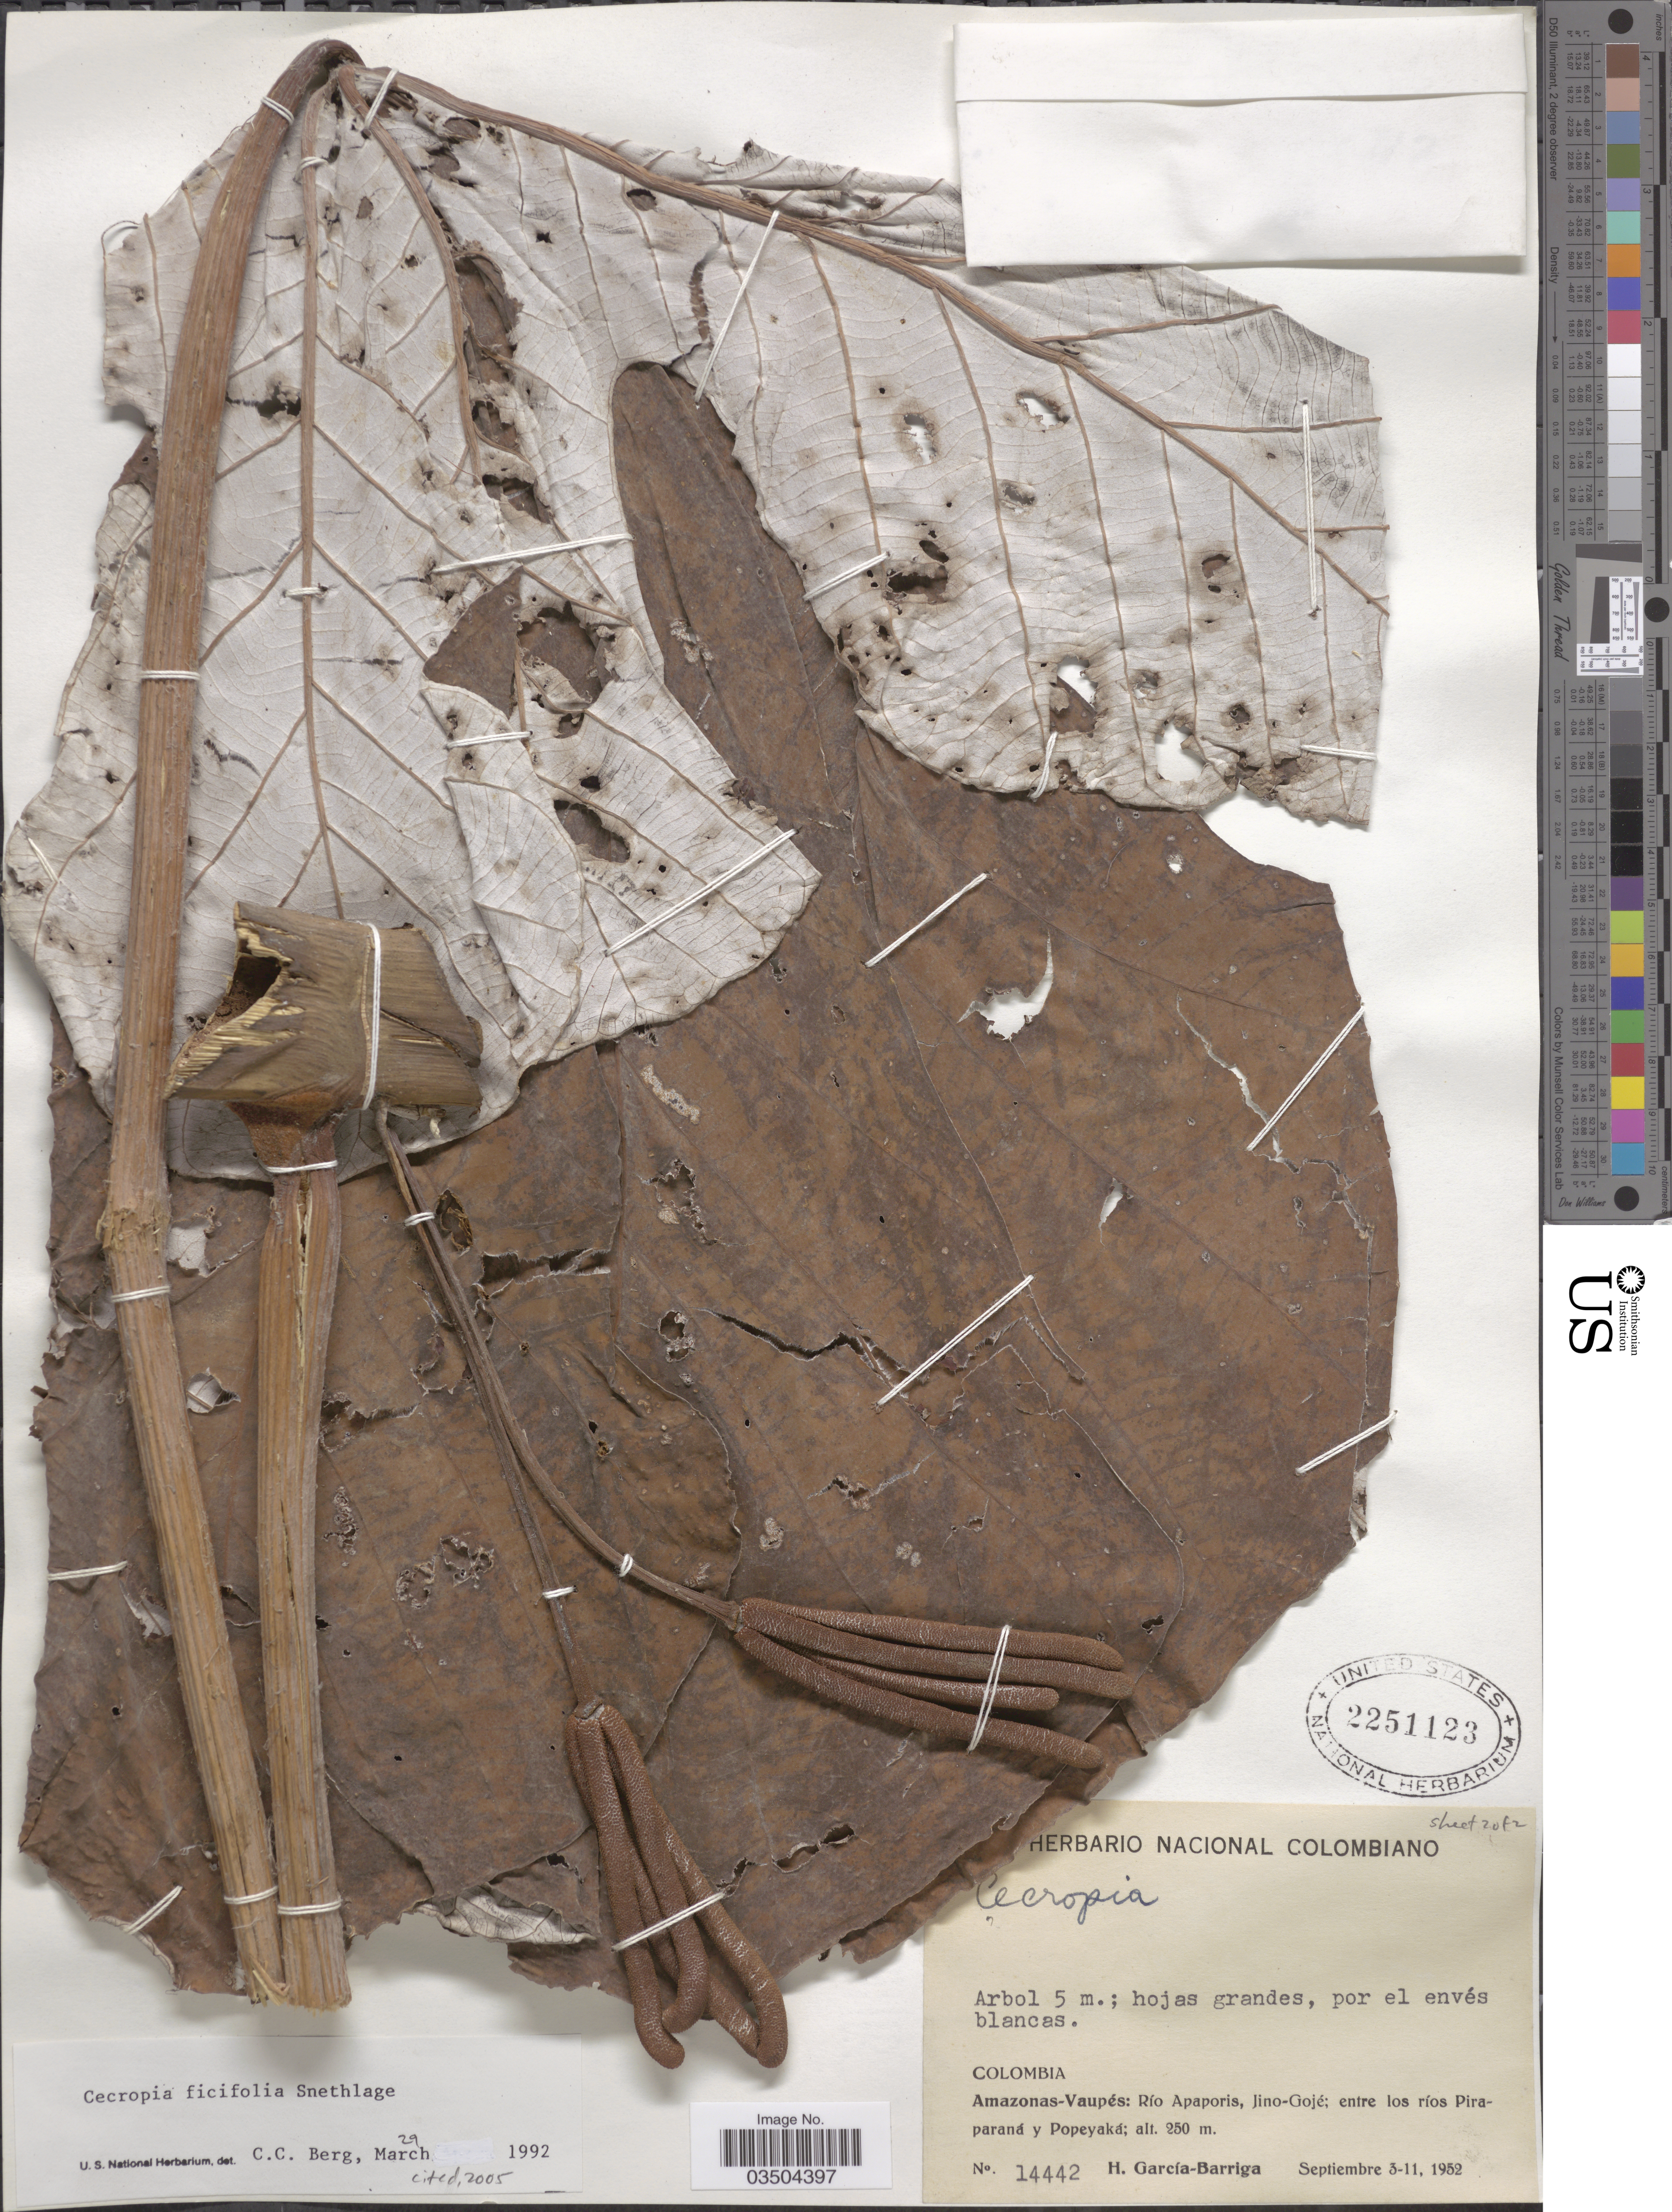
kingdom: Plantae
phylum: Tracheophyta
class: Magnoliopsida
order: Rosales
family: Urticaceae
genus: Cecropia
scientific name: Cecropia ficifolia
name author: Snethlage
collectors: H. García Barriga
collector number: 14442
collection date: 1952-09-03/1952-09-11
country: Colombia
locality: Amazonas-Vaupés: Río Apaporis, Jino-Gojé; entre los ríos Piraparaná y Popeyaká.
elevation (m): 250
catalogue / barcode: US 2251123